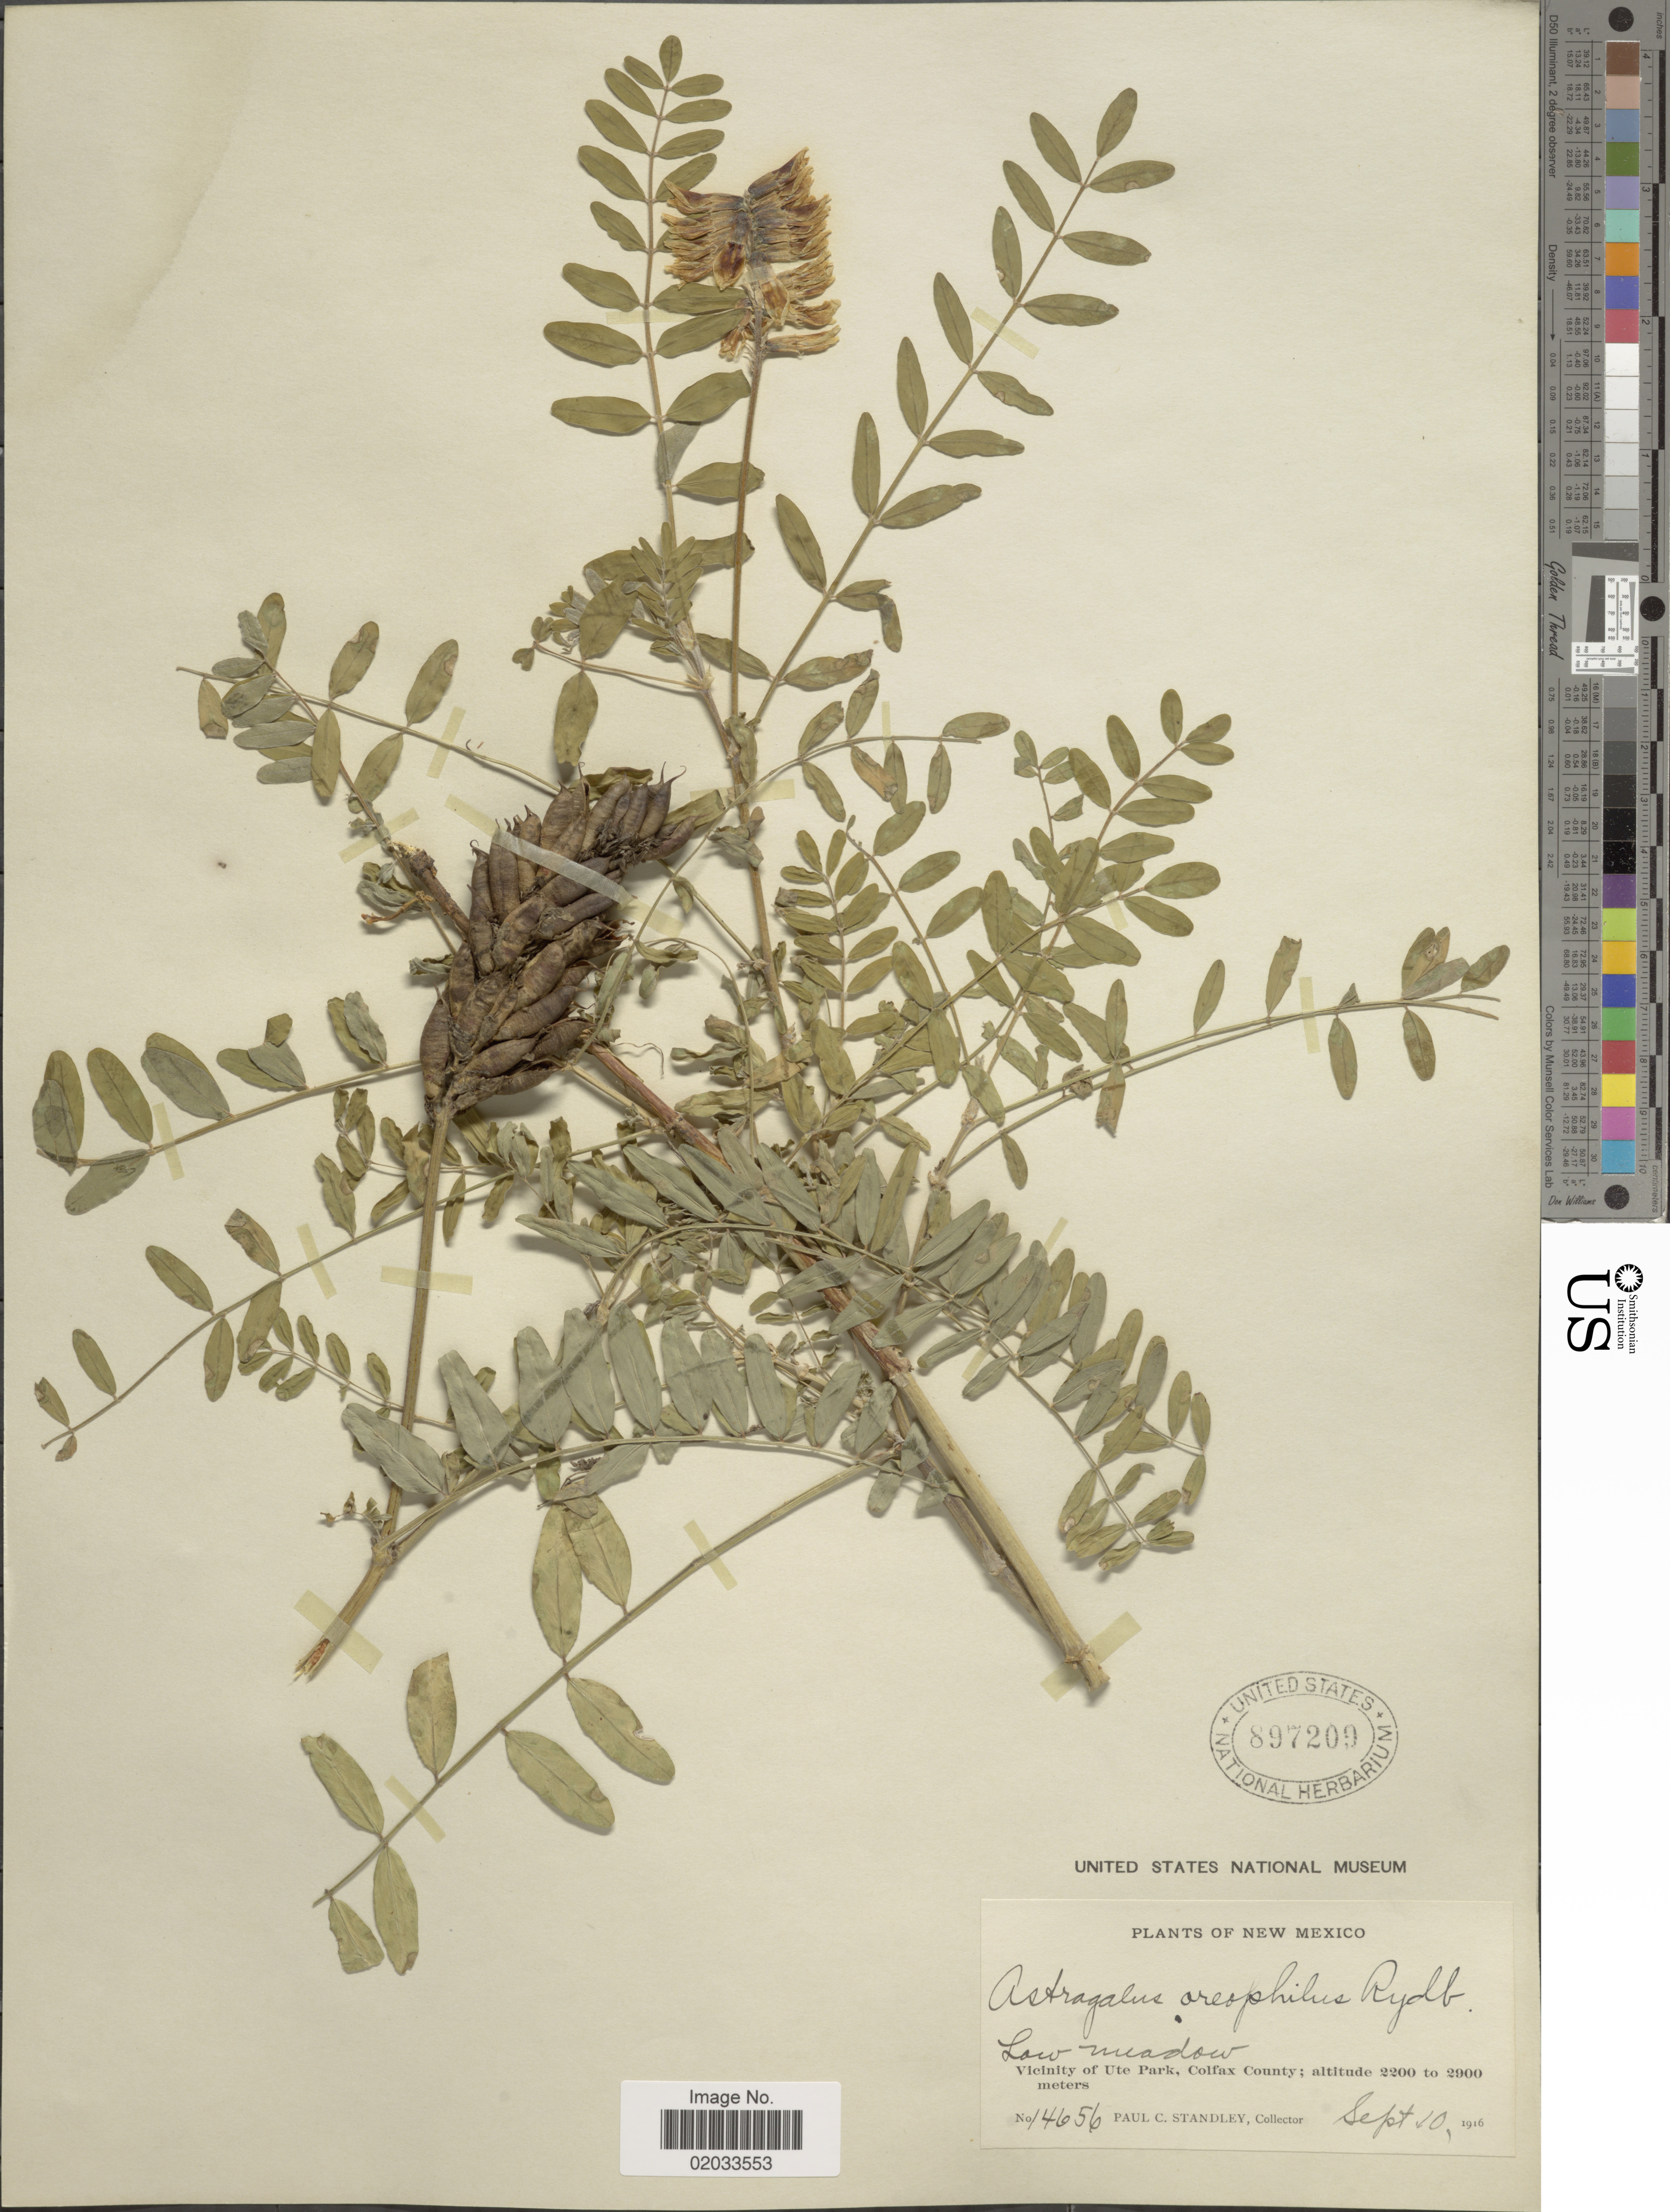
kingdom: Plantae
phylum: Tracheophyta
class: Magnoliopsida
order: Fabales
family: Fabaceae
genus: Astragalus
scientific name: Astragalus oreophilus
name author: Rydb.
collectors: P. C. Standley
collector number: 14656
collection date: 1916-09-10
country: United States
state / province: New Mexico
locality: Low meadow, Vicinity of Ute Park, Colfax County.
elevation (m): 2200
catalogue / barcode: US 897209